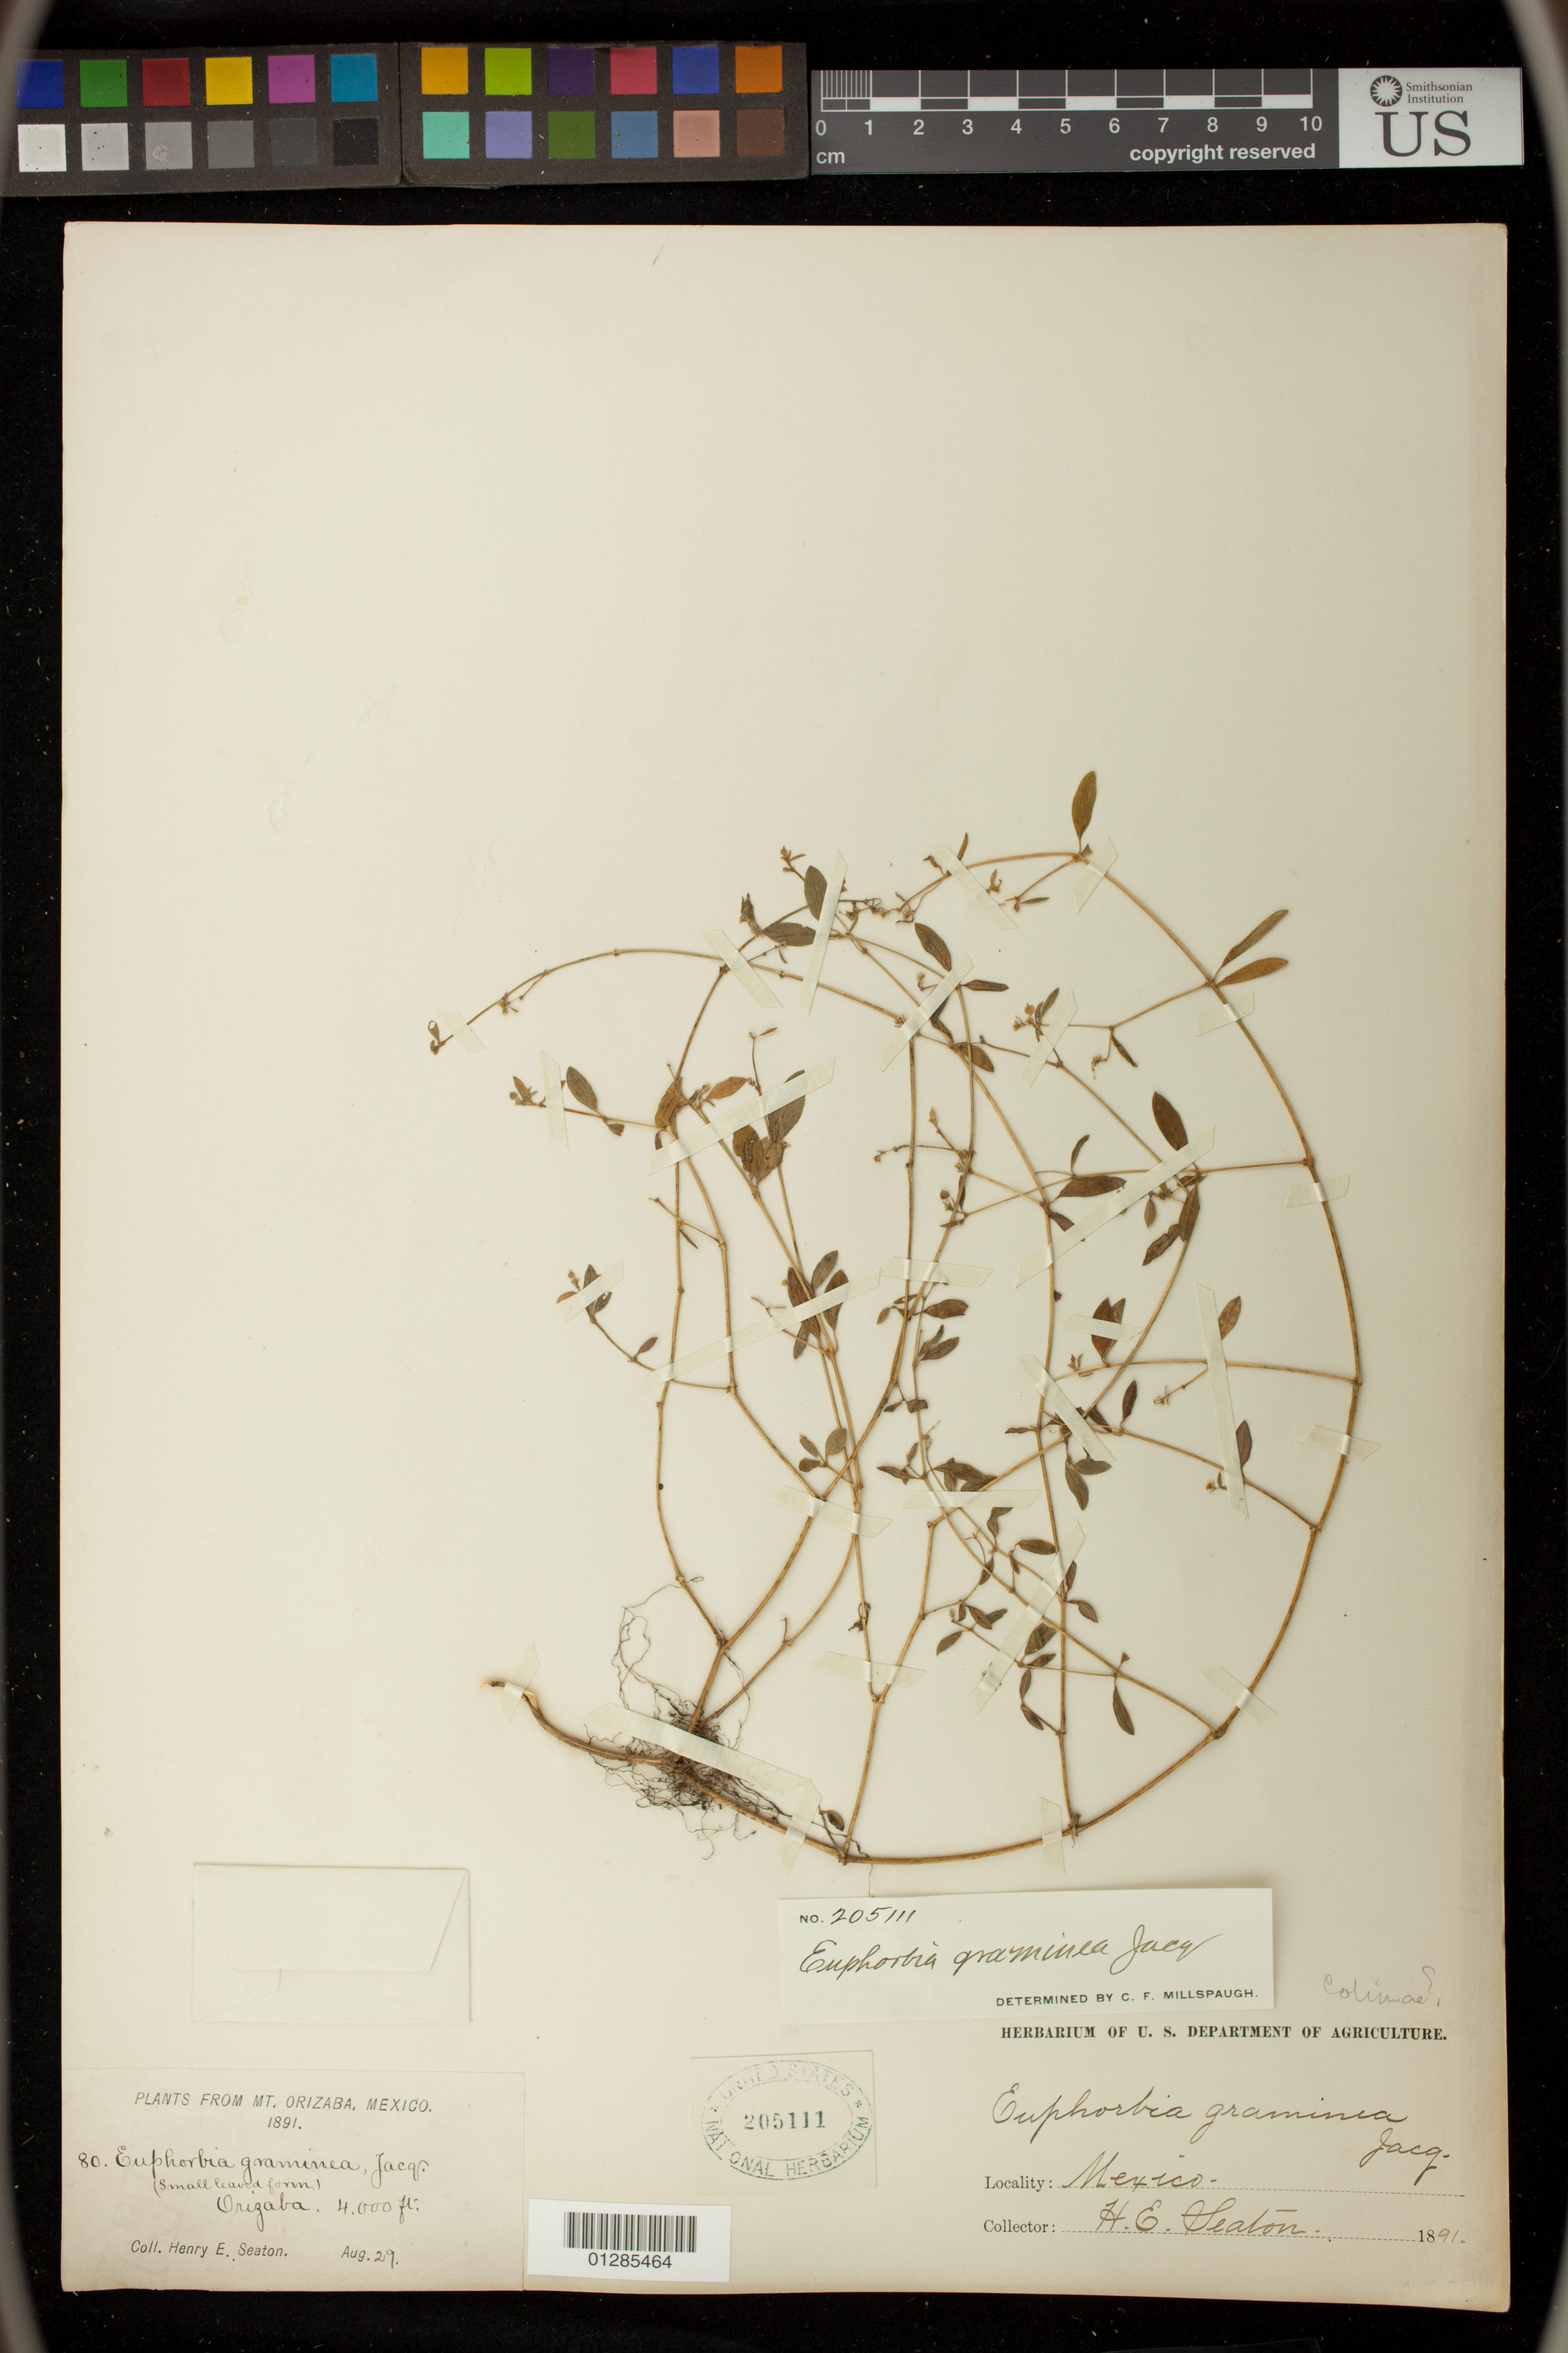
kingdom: Plantae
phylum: Tracheophyta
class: Magnoliopsida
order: Malpighiales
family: Euphorbiaceae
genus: Euphorbia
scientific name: Euphorbia graminea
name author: Jacq.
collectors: H. E. Seaton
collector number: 80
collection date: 1891-08-29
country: Mexico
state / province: Veracruz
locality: Mt. Orizaba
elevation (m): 1219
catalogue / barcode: US 205111